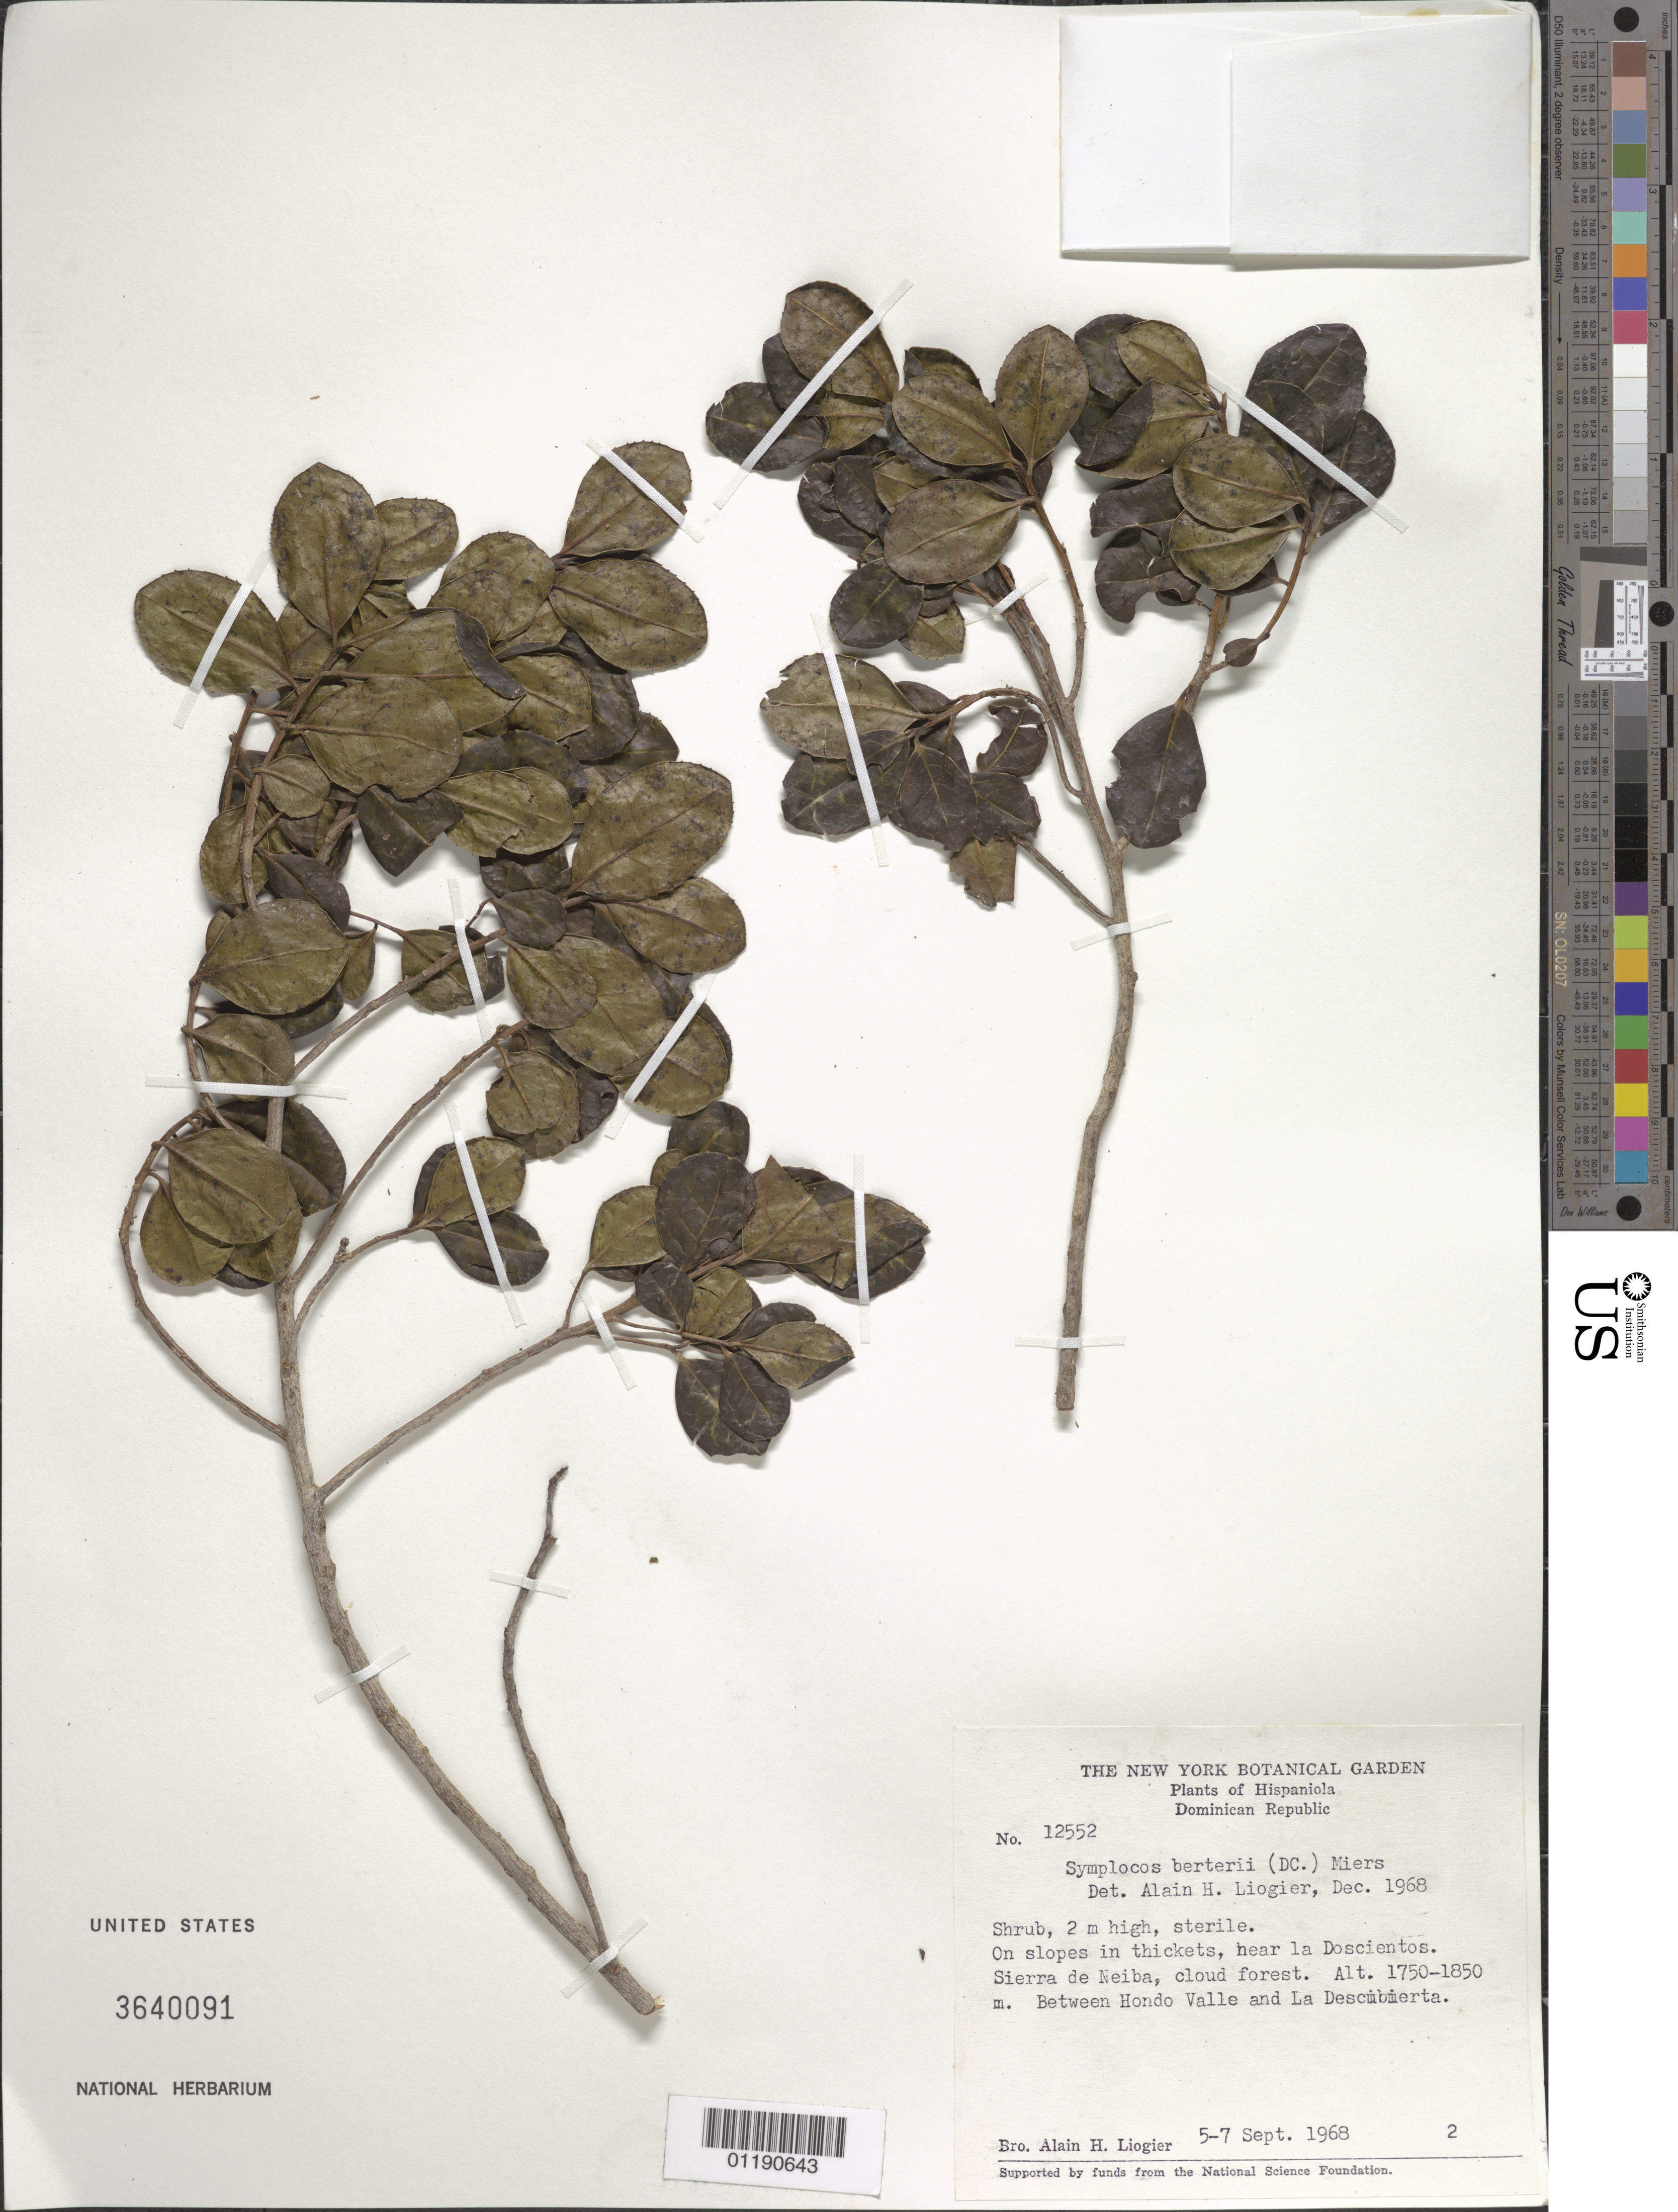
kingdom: Plantae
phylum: Tracheophyta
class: Magnoliopsida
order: Ericales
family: Symplocaceae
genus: Symplocos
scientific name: Symplocos martinicensis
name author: Jacq.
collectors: A. H. Liogier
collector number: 12552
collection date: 1968-09-05/1968-09-07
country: Dominican Republic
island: Hispaniola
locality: Near la Doscientos. Sierra de Nieba. Between Hondo Valley and La Descubierta.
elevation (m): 1750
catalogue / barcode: US 3640091